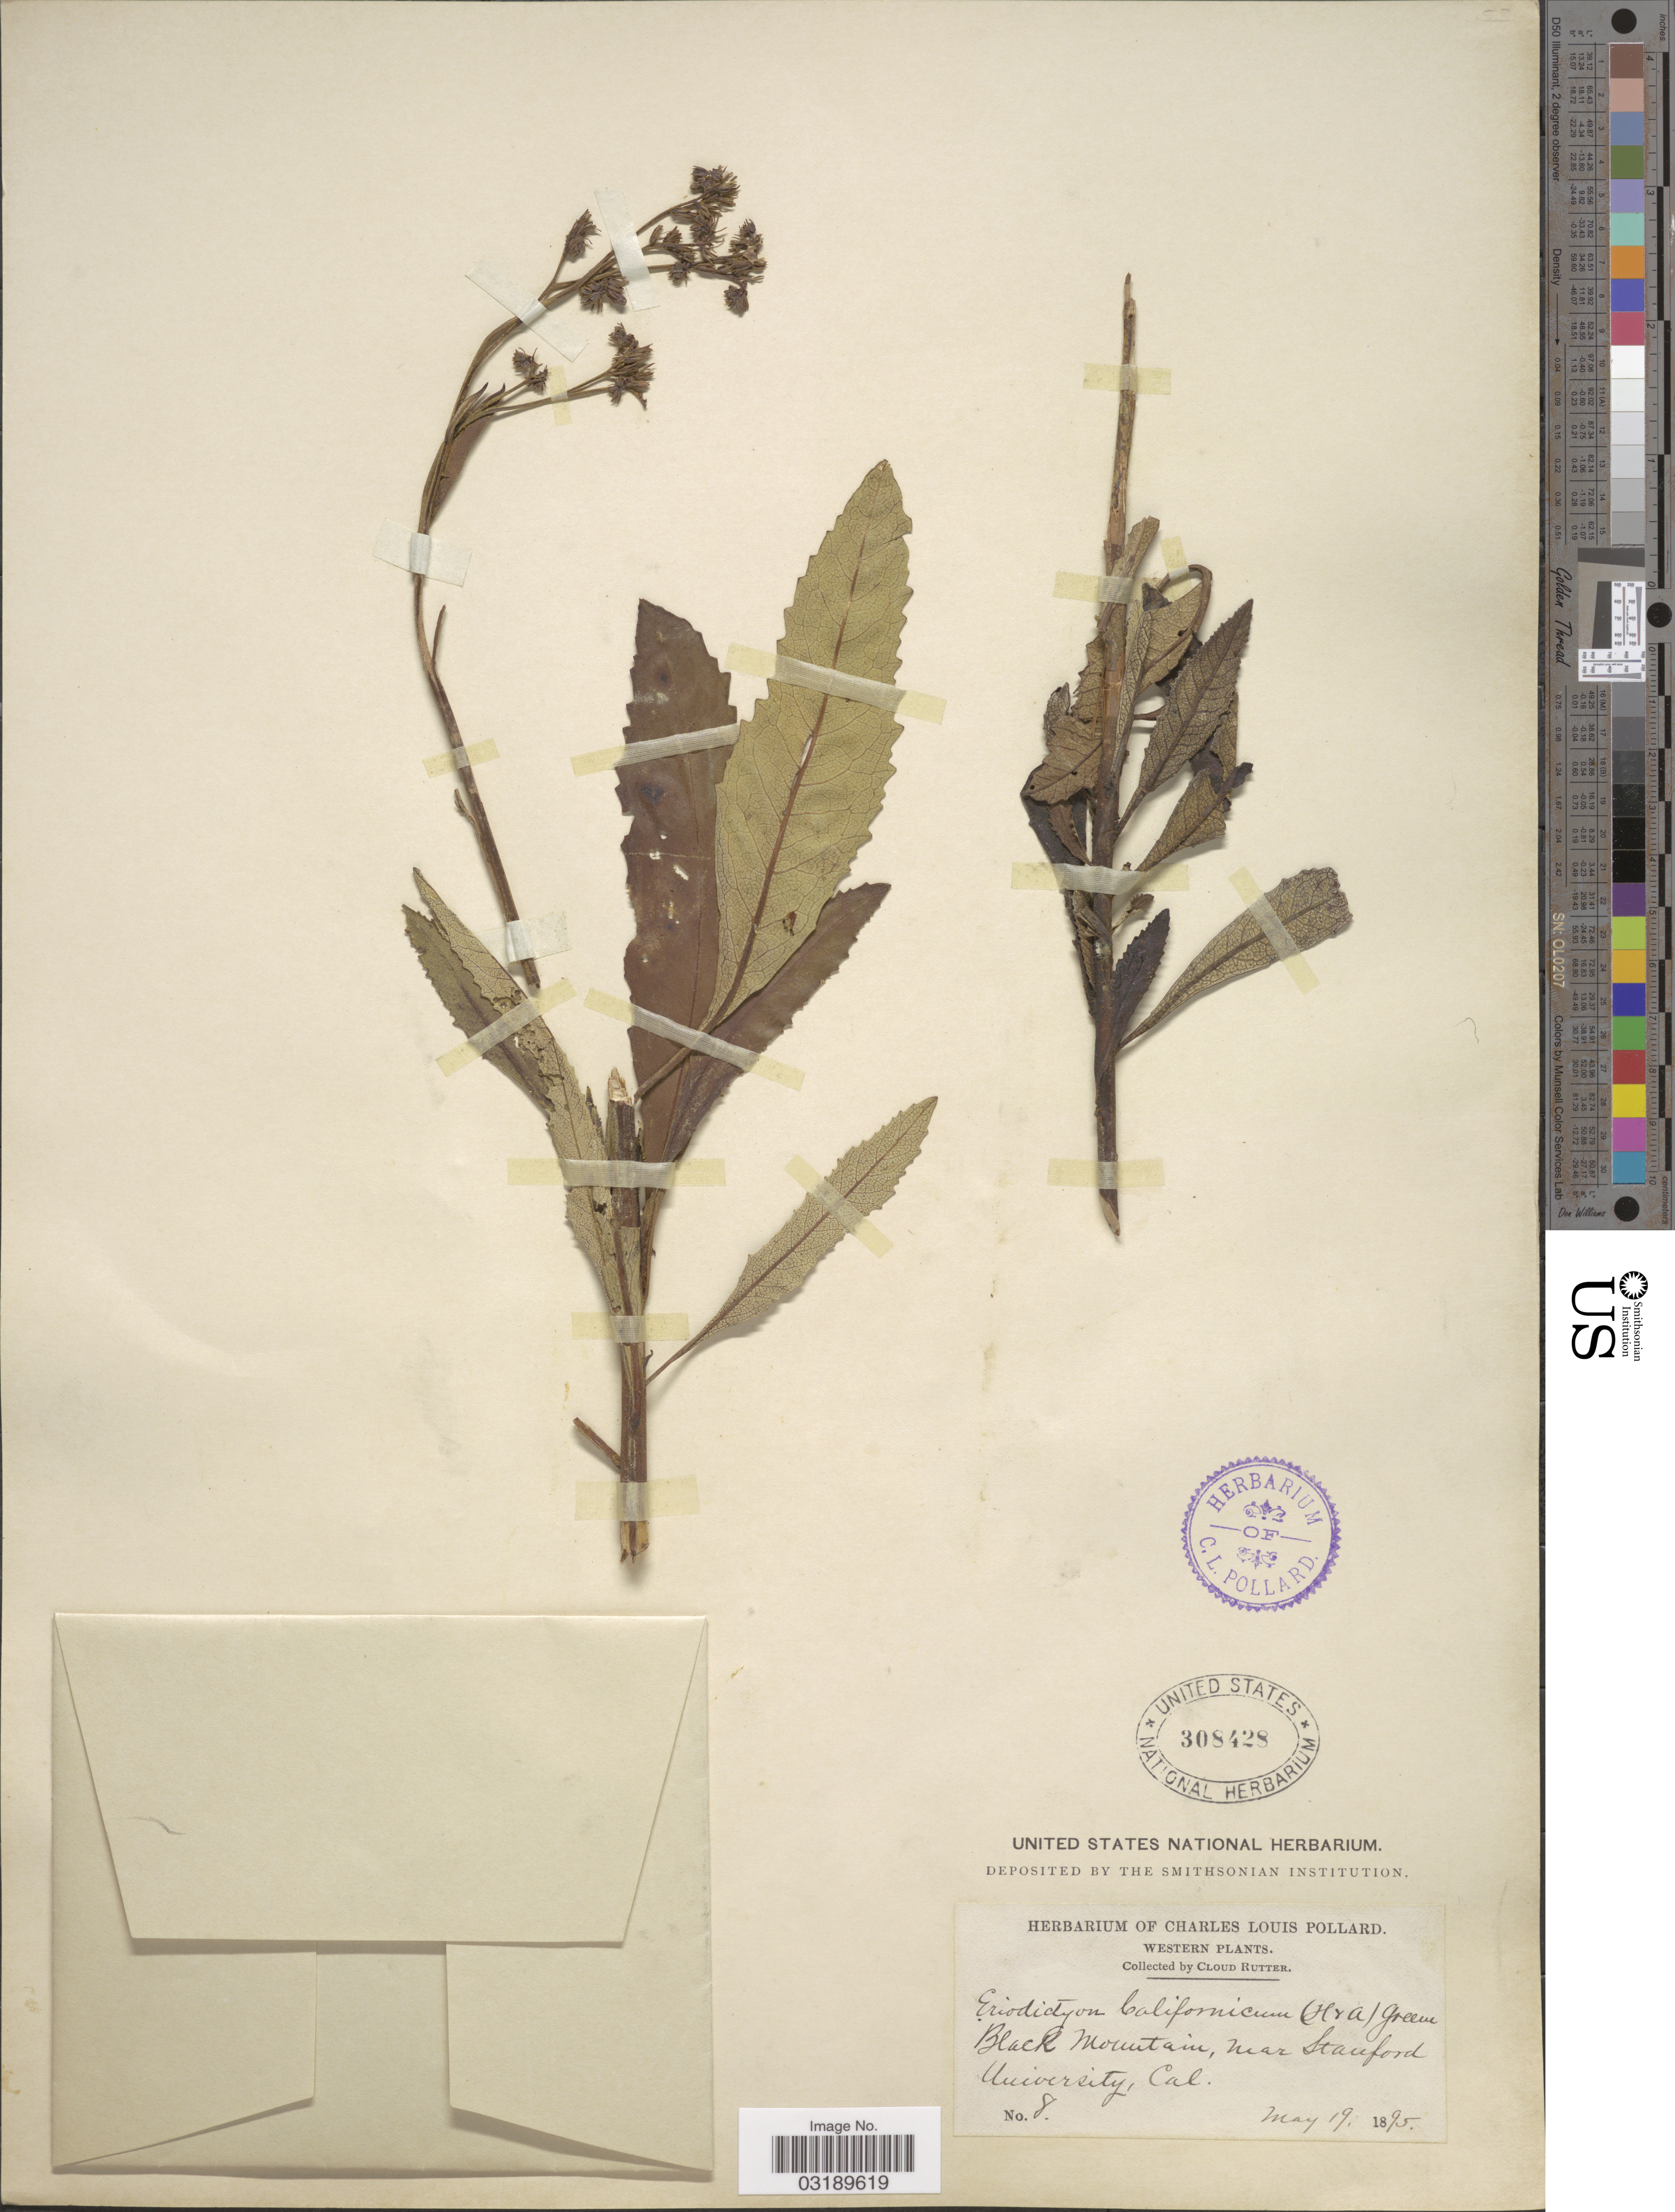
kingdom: Plantae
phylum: Tracheophyta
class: Magnoliopsida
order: Boraginales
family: Namaceae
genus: Eriodictyon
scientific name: Eriodictyon californicum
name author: (Hook. & Arn.) Torr.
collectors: C. Rutter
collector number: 8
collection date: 1895-05-19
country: United States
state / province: California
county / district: Santa Clara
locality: Western. Black Mountain, near Stanford University, Cal.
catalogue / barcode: US 308428